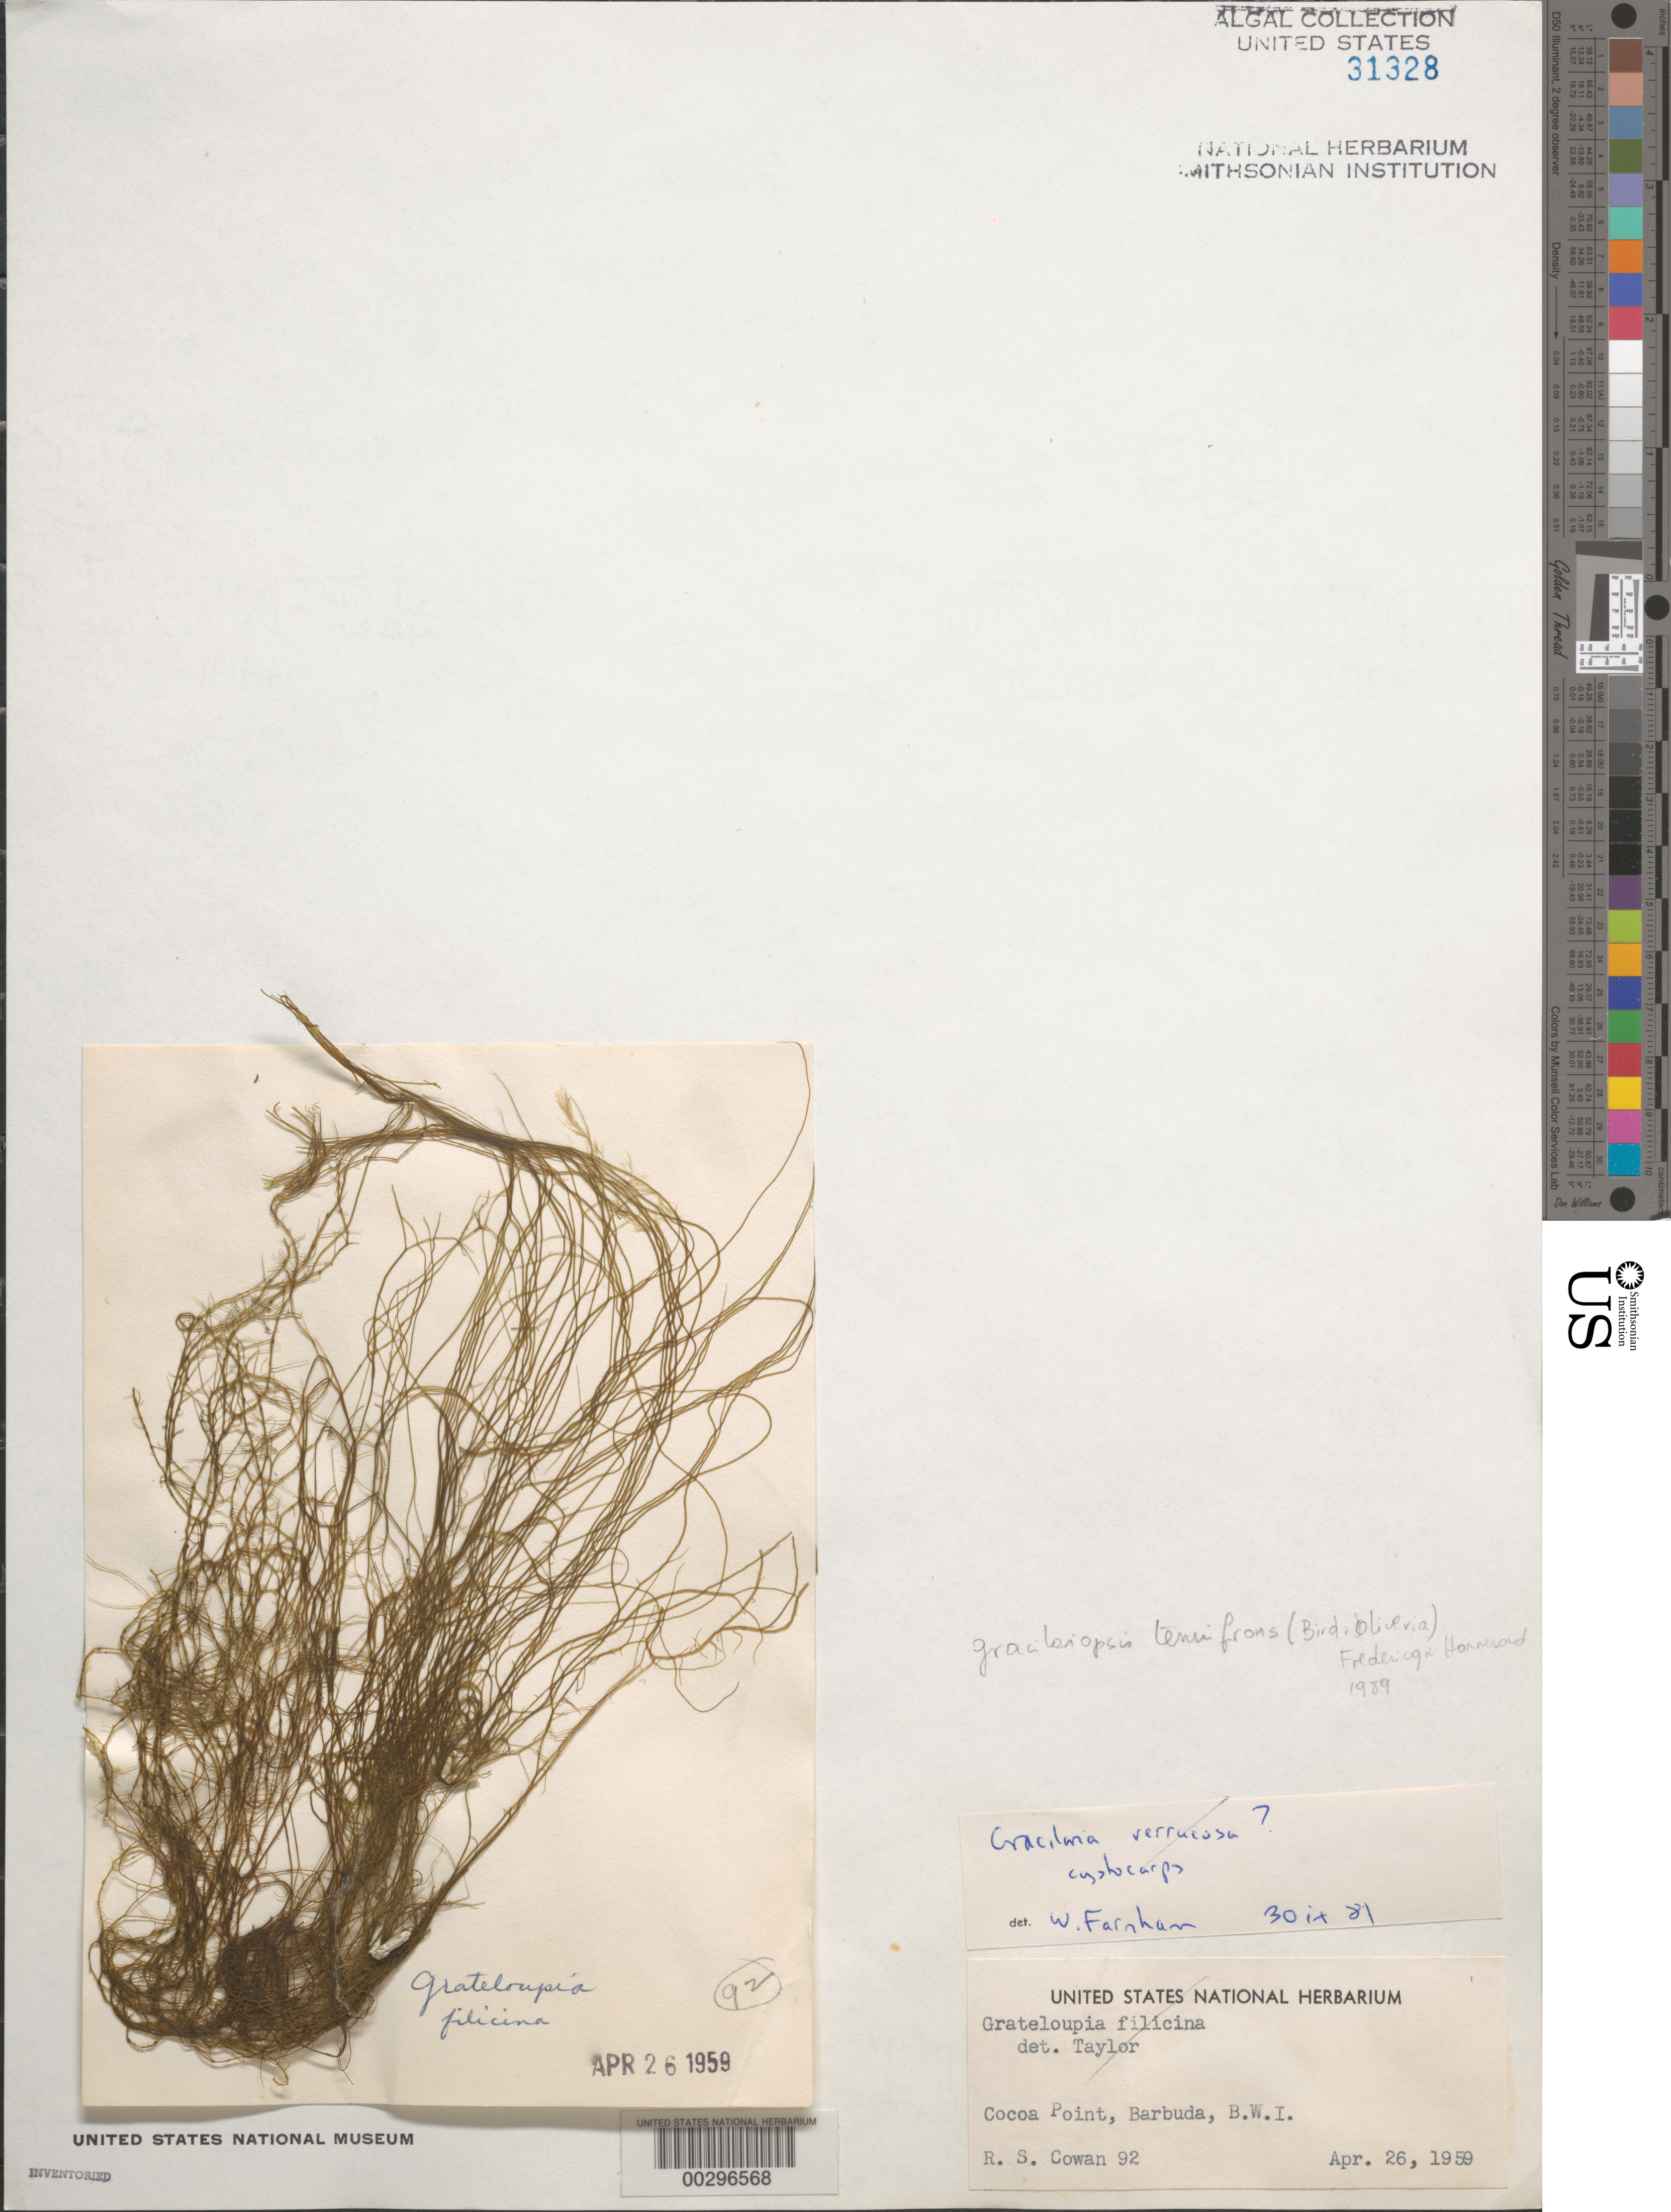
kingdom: Plantae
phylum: Rhodophyta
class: Florideophyceae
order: Gracilariales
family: Gracilariaceae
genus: Gracilariopsis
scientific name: Gracilariopsis tenuifrons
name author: (C.J. Bird & E.C. Oliveira) Fredericq & Hommersand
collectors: R. S. Cowan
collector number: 92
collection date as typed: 26 Apr 1959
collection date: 1959-04-26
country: Antigua and Barbuda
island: Barbuda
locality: Cocoa Point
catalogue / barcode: US 31328